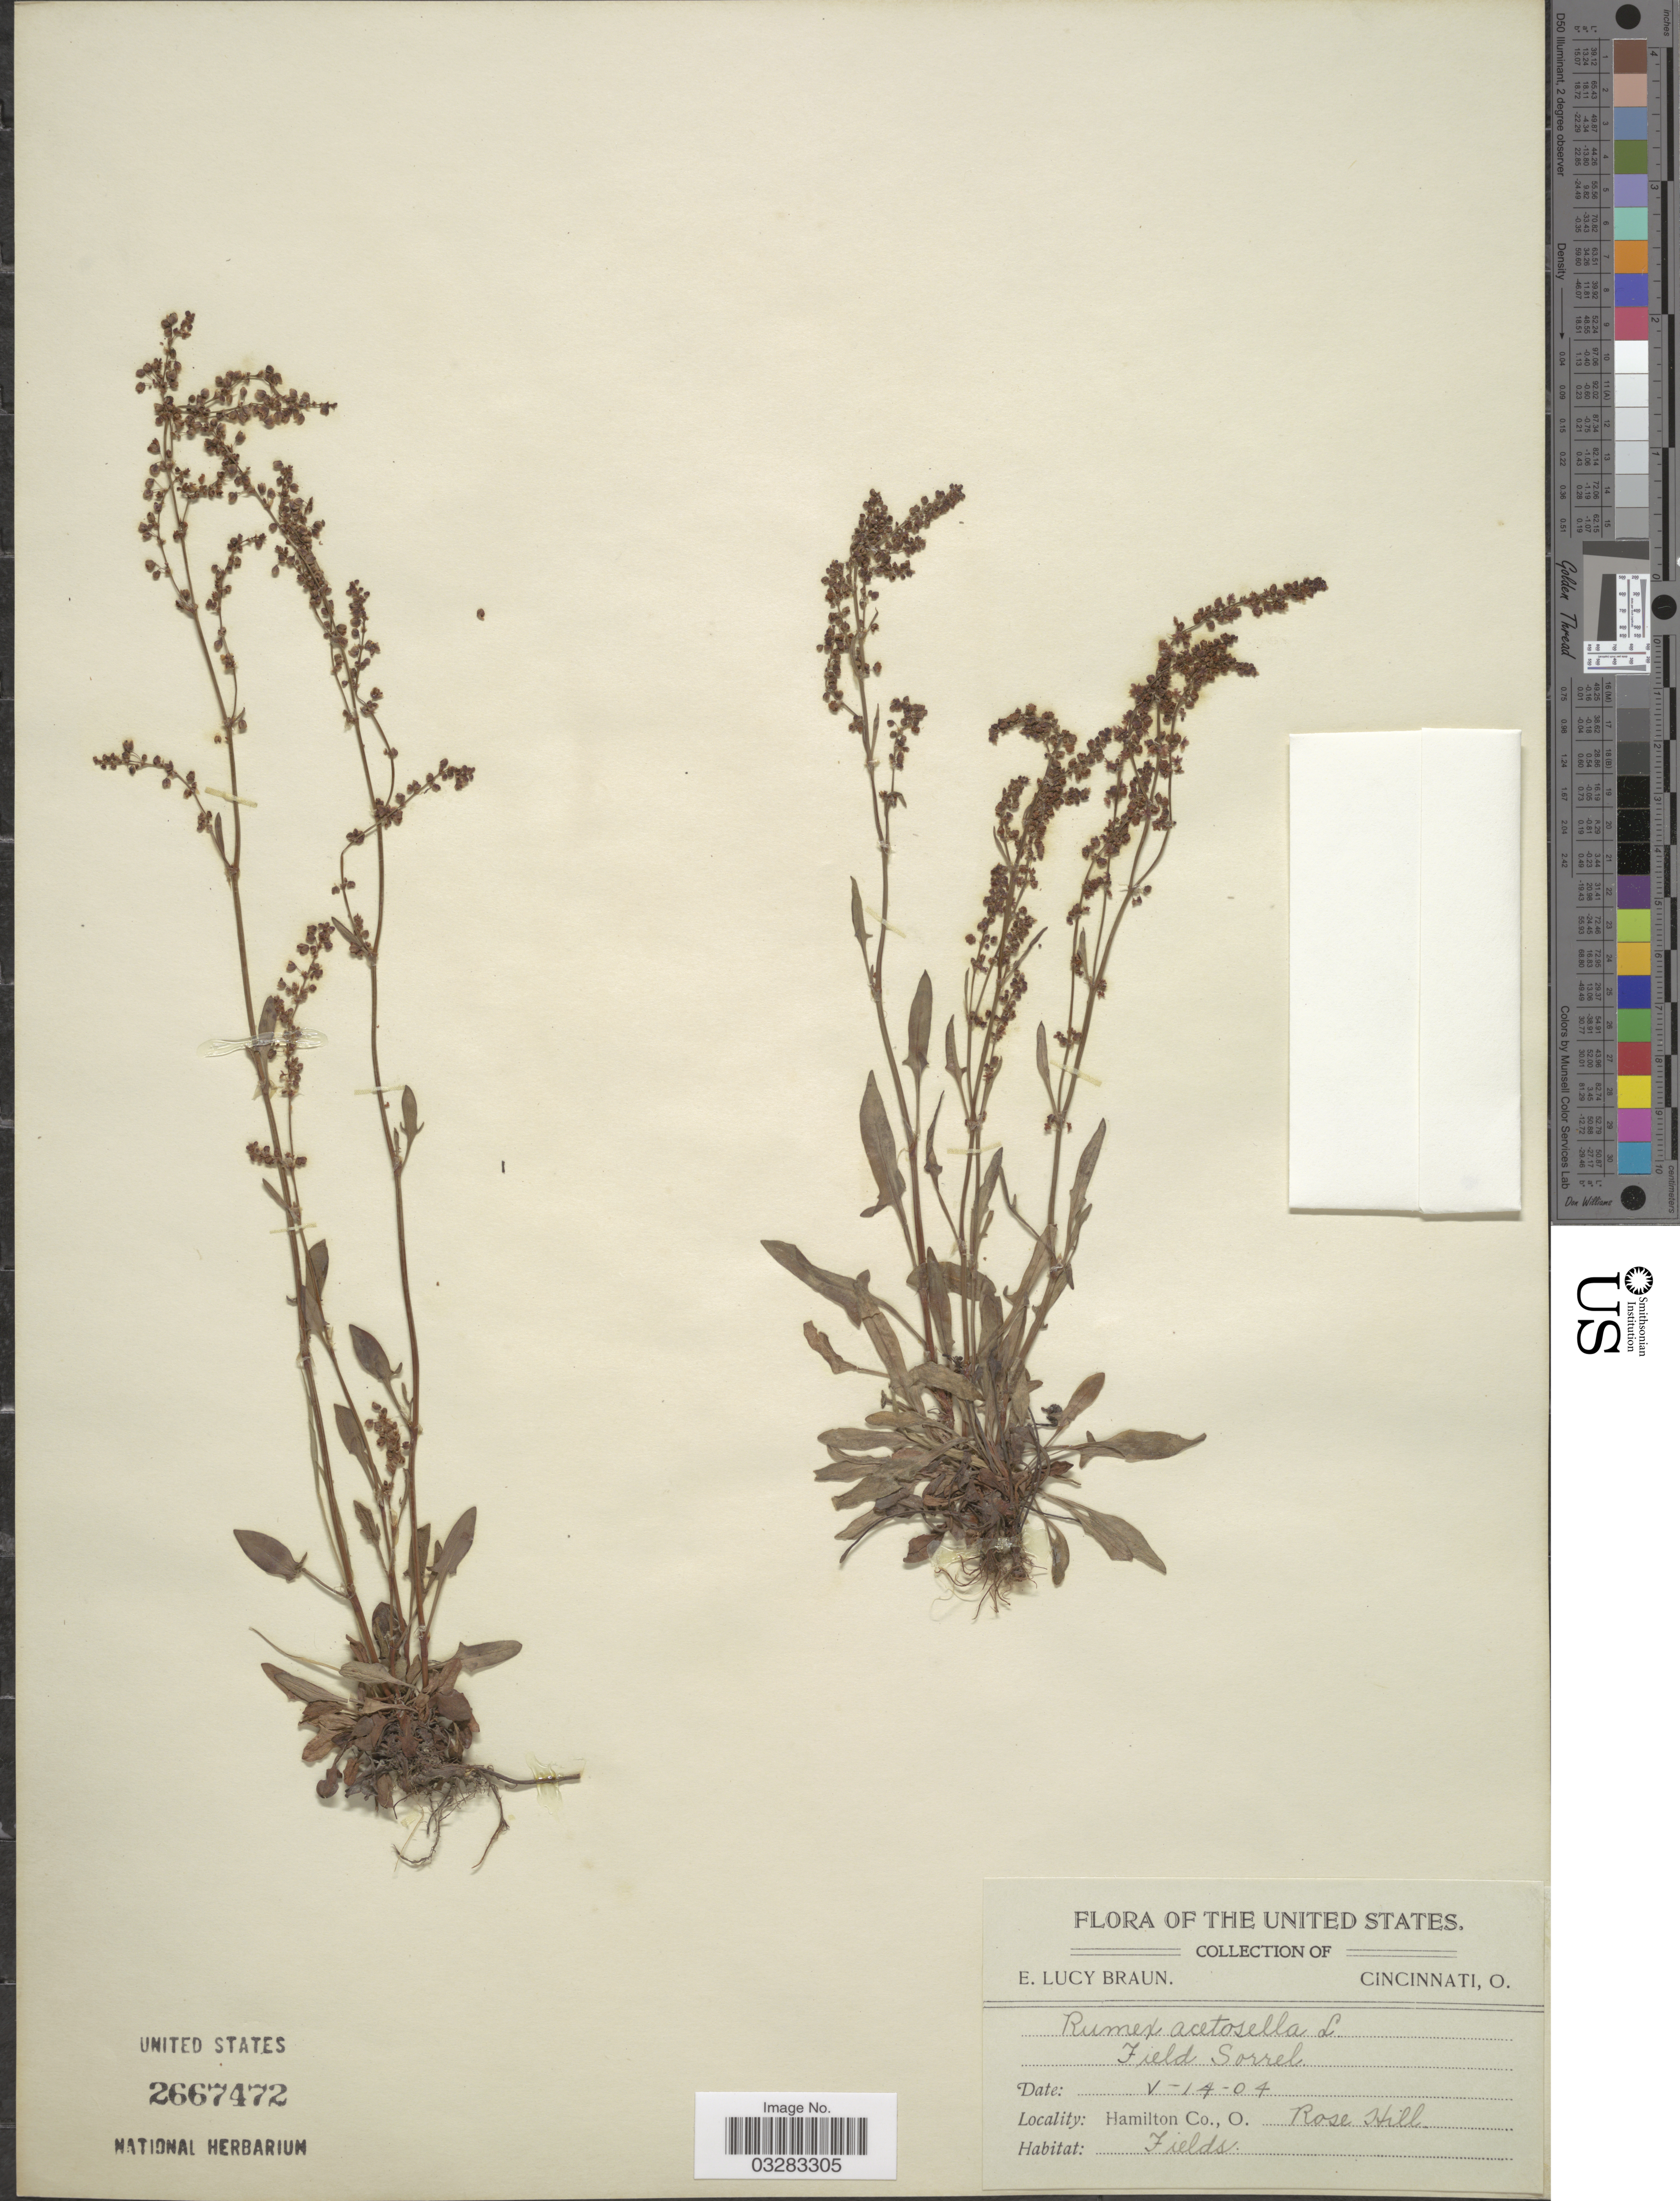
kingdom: Plantae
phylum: Tracheophyta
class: Magnoliopsida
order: Caryophyllales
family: Polygonaceae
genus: Rumex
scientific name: Rumex acetosella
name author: L.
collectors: E. L. Braun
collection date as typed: Transcribed d/m/y: 14/5/4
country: United States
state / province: Ohio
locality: Hamilton Co. Rose Hill.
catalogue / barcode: US 2667472